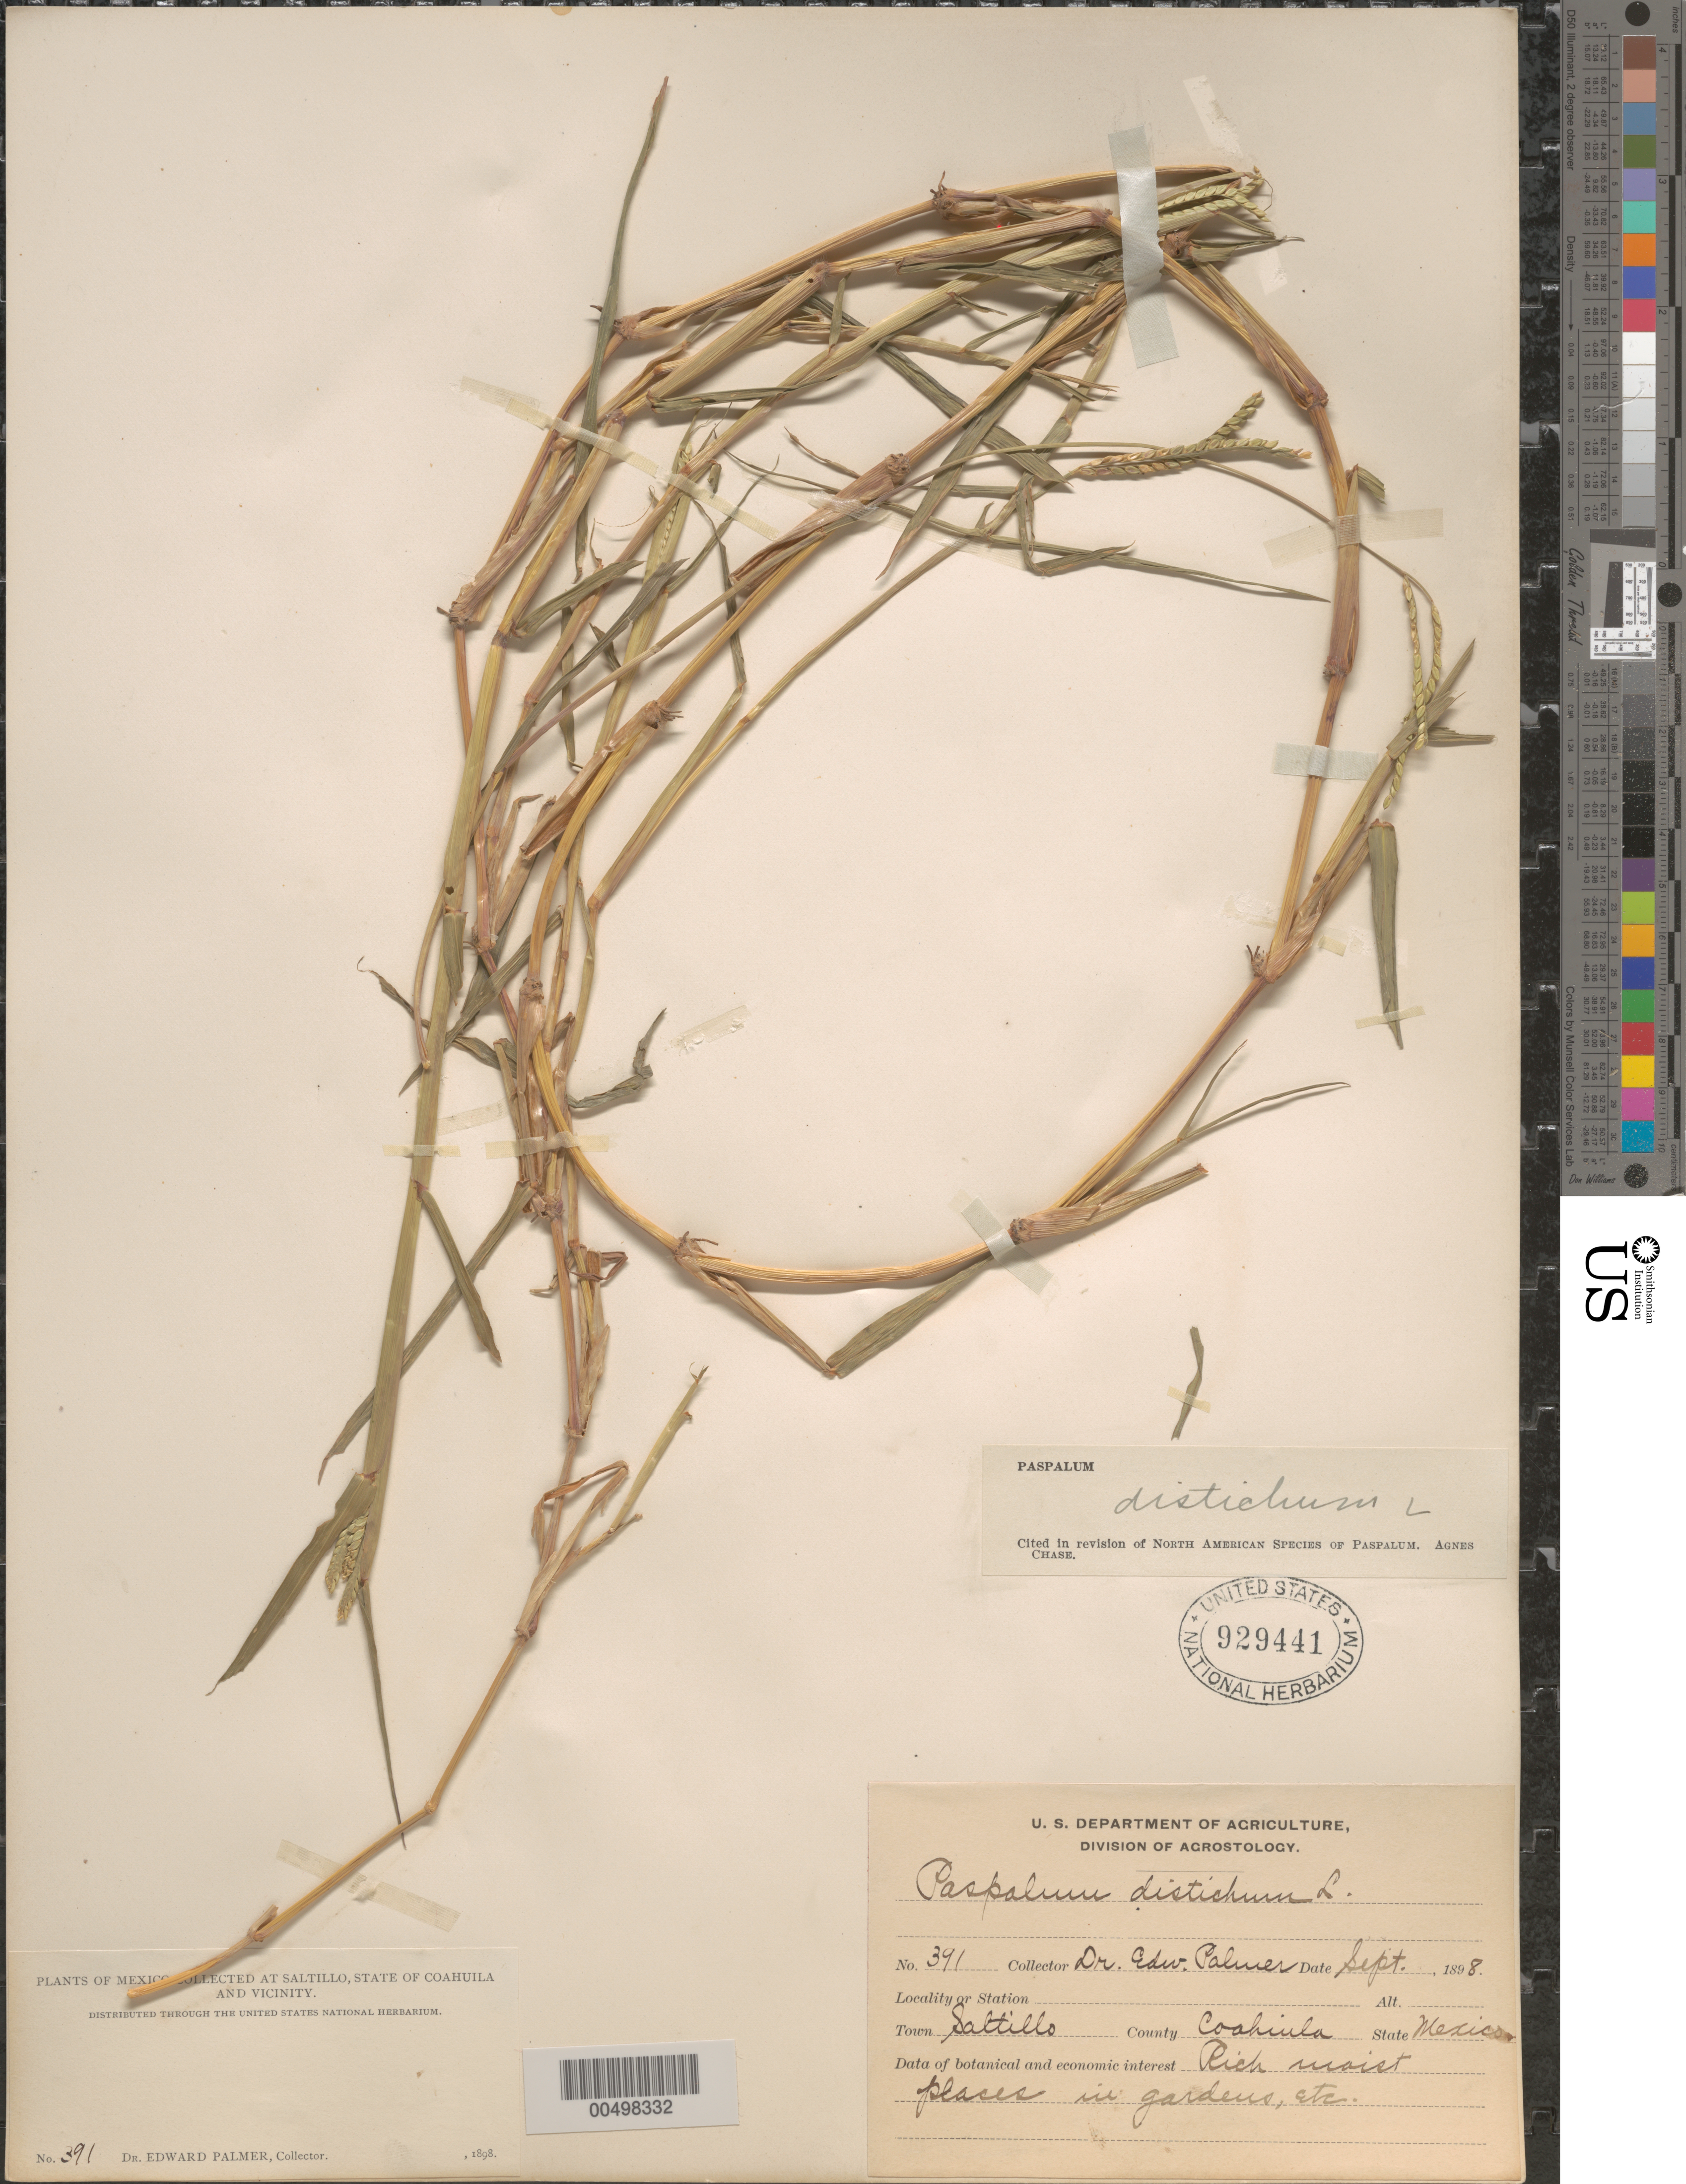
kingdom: Plantae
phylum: Tracheophyta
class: Liliopsida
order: Poales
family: Poaceae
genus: Paspalum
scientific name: Paspalum paspaloides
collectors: E. Palmer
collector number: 391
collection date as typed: Sep 1898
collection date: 1898-09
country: Mexico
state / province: Coahuila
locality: Saltillo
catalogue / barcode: US 929441